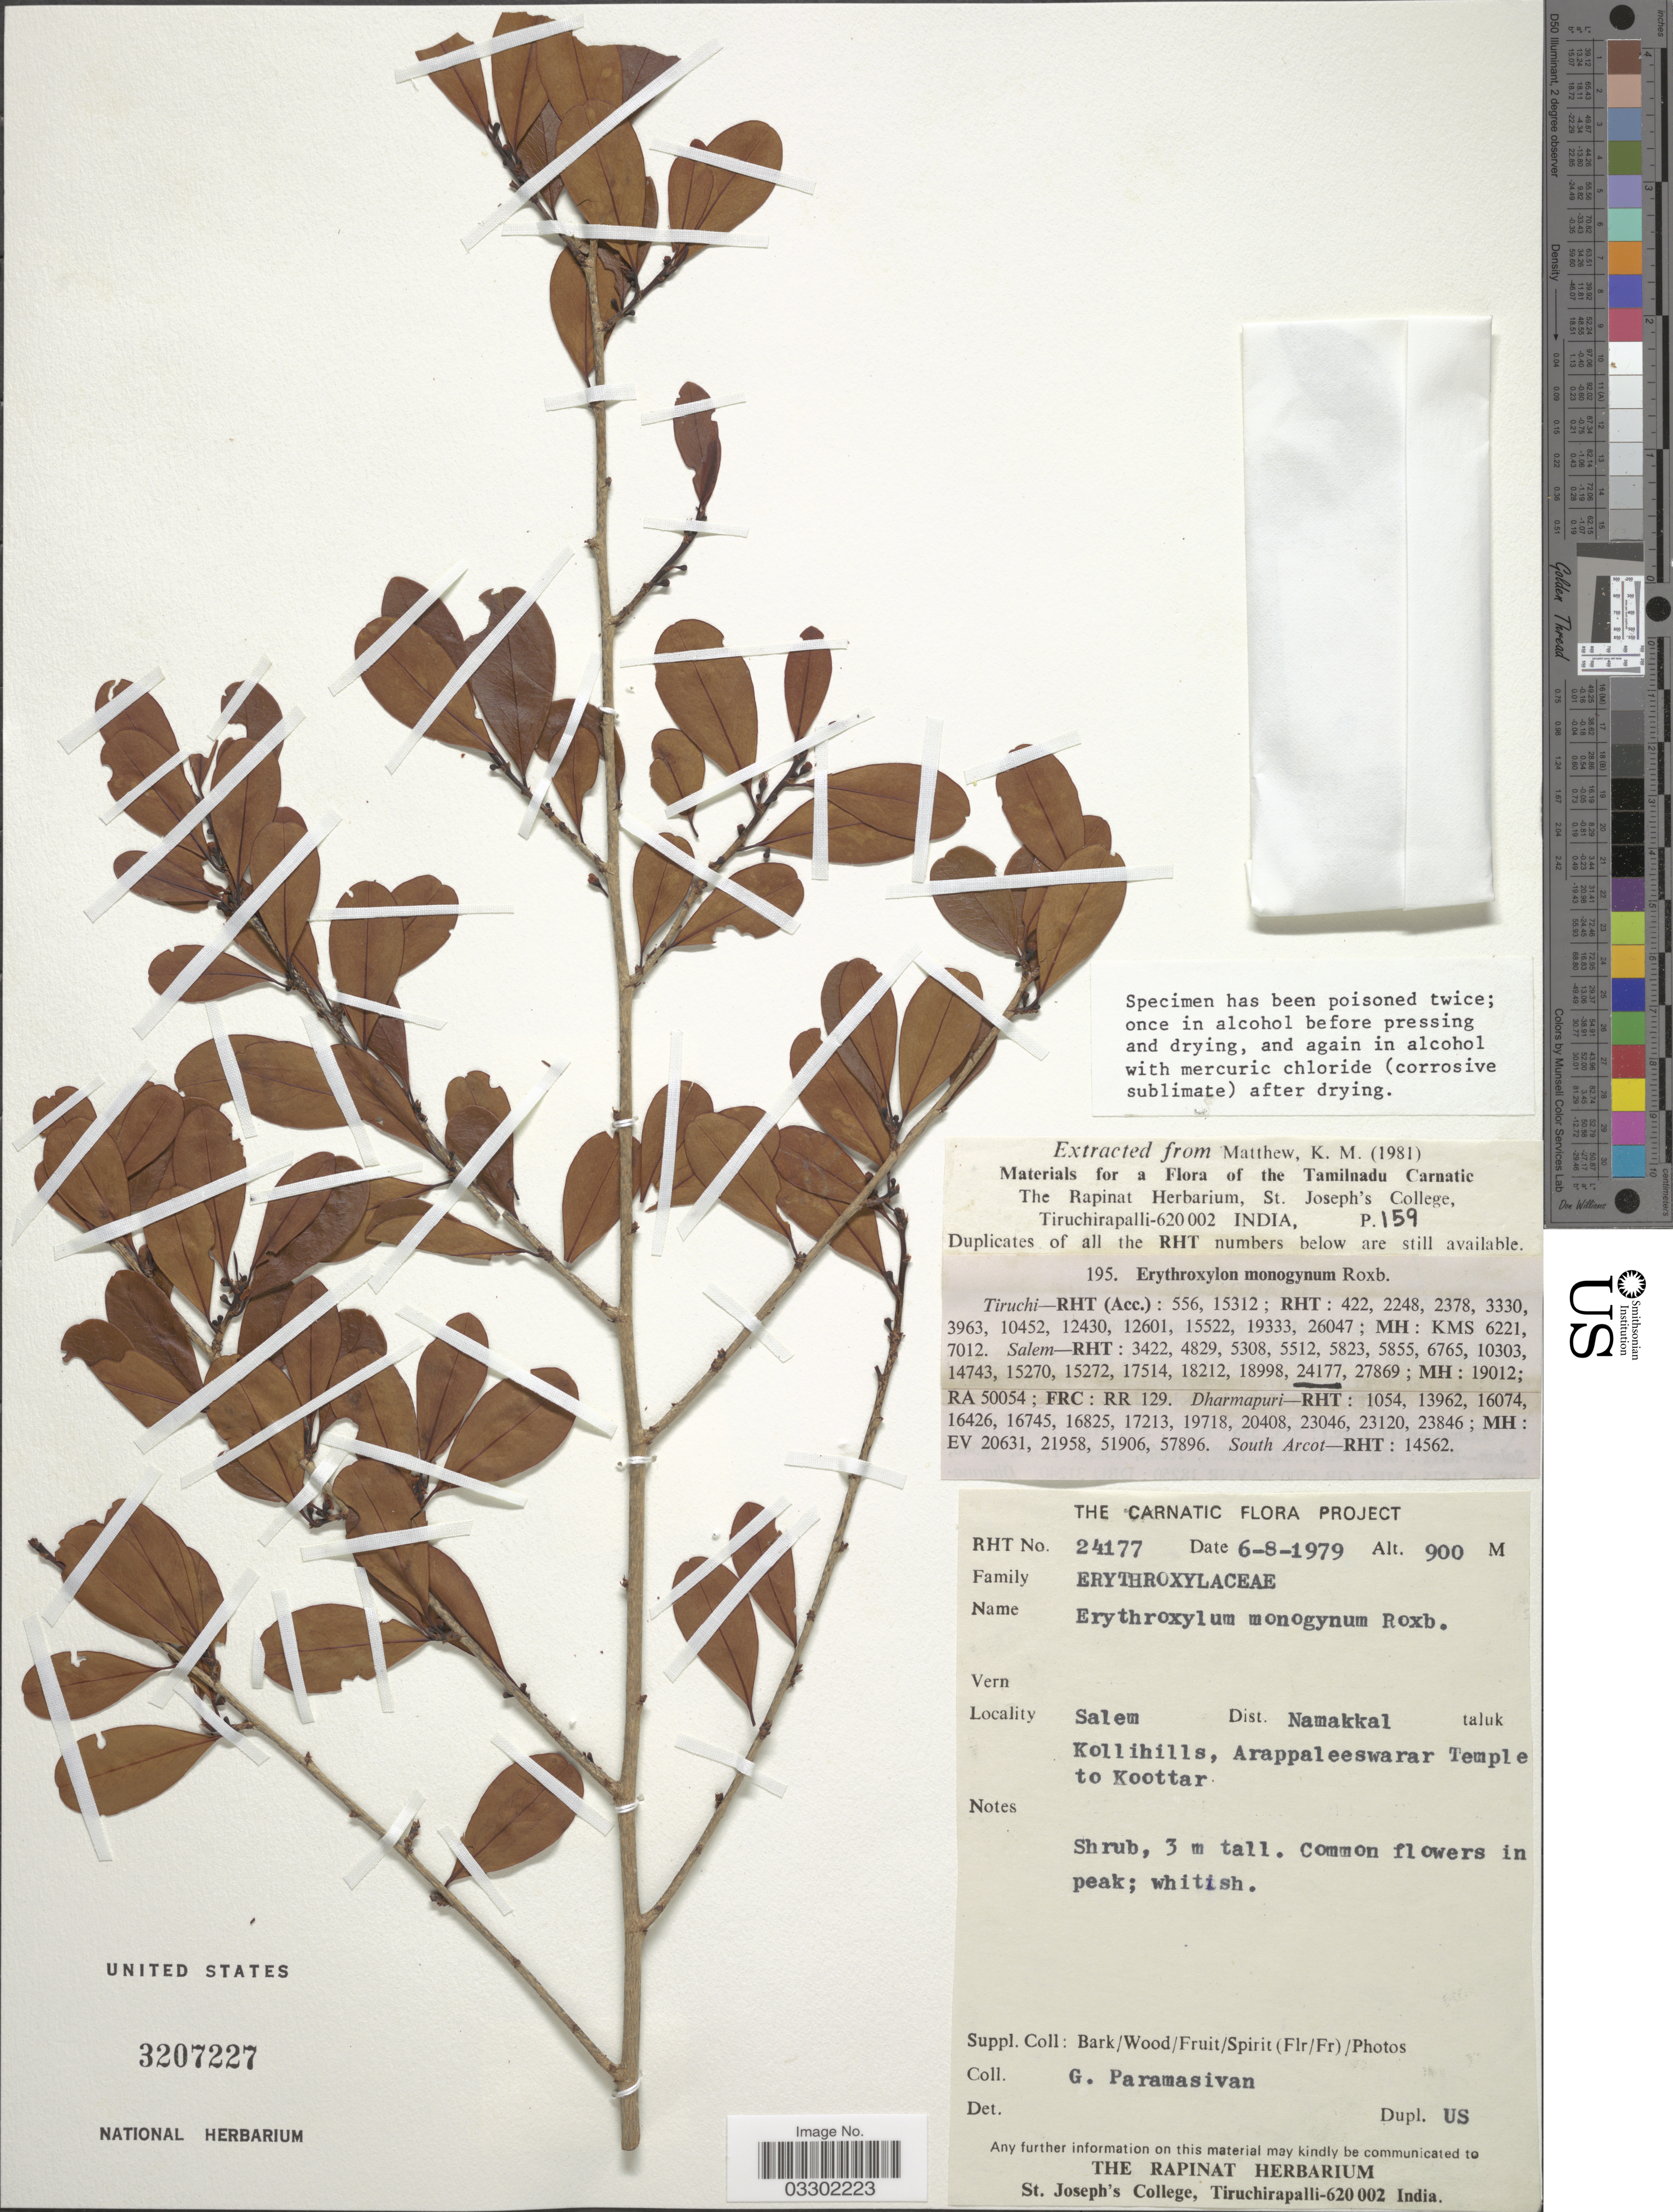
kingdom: Plantae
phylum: Tracheophyta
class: Magnoliopsida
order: Malpighiales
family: Erythroxylaceae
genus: Erythroxylum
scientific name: Erythroxylum monogynum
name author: Roxb.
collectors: G. Paramasivan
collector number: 24177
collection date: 1979-08-06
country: India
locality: Carnatic, Salem Dist. Namakkal taluk, Kollihills, Arappaleeswarar Temple to Koottar.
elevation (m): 900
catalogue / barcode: US 3207227